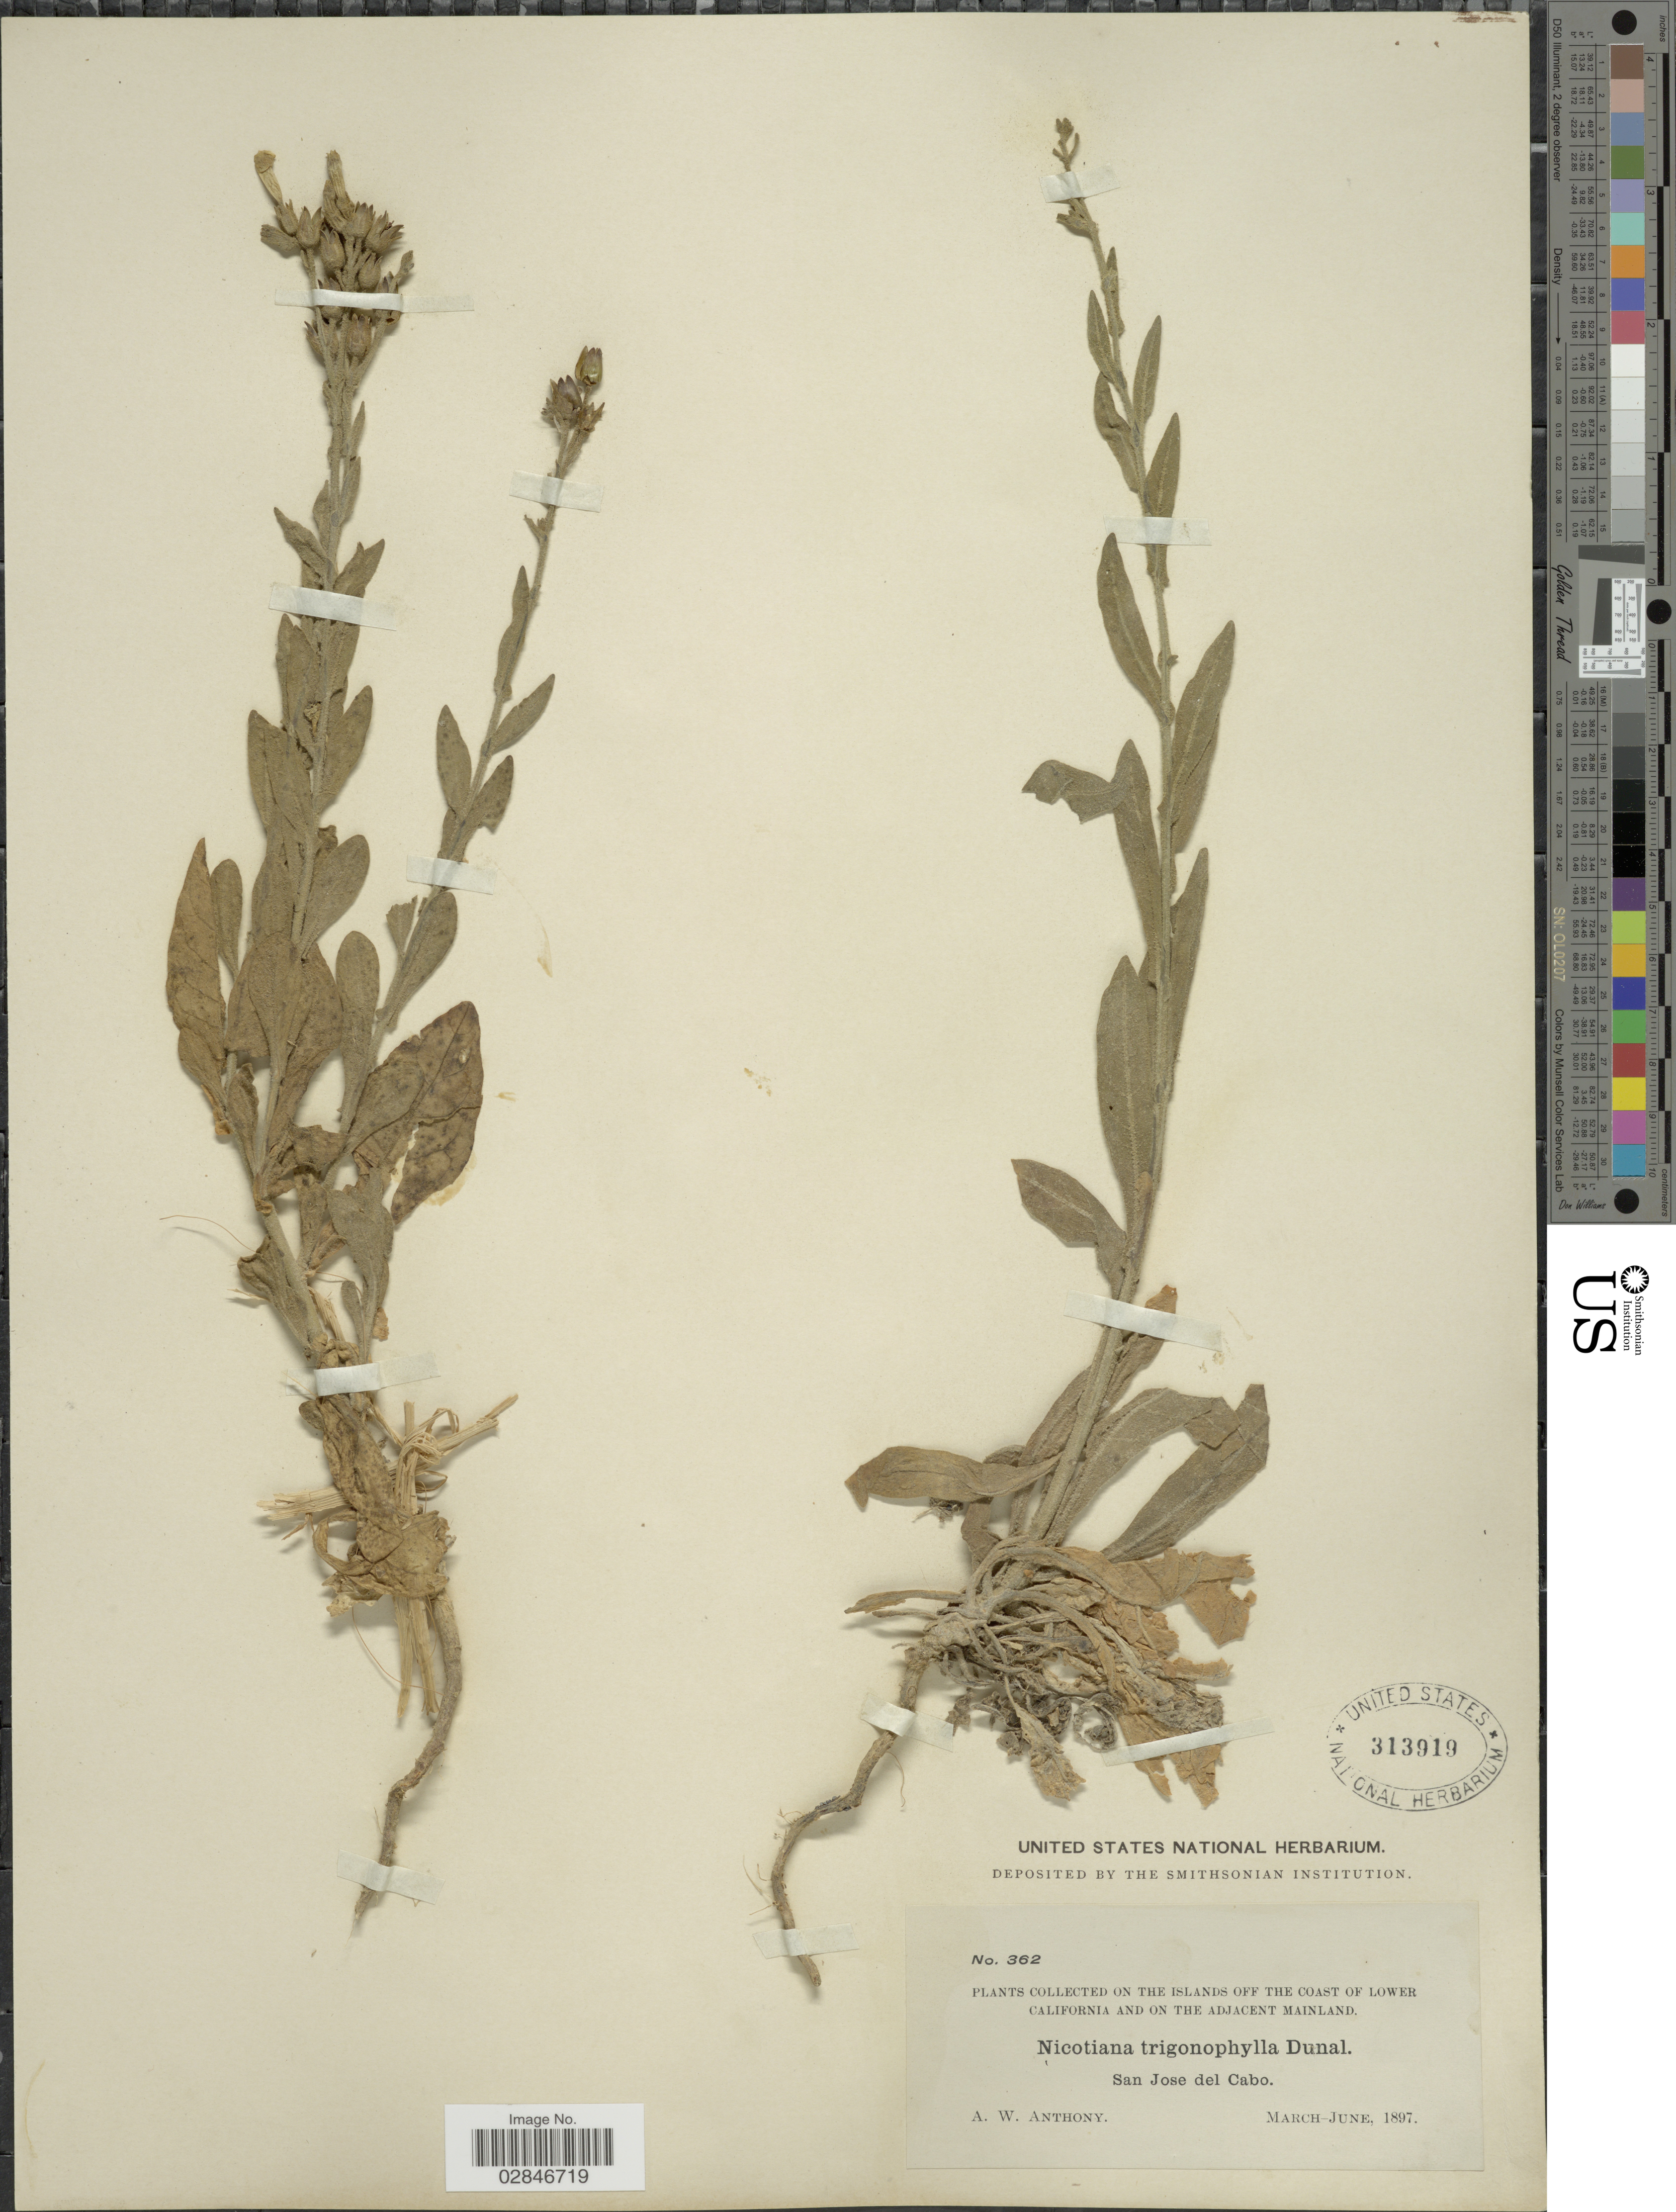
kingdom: Plantae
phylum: Tracheophyta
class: Magnoliopsida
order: Solanales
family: Solanaceae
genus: Nicotiana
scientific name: Nicotiana trigonophylla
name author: Dunal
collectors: A. W. Anthony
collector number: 362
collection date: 1897-03/1897-06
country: Mexico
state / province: Baja California Sur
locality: On the Island off the coast of Lower California and on the Adjacent Mainland, San Jose del Cabo.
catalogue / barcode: US 313919